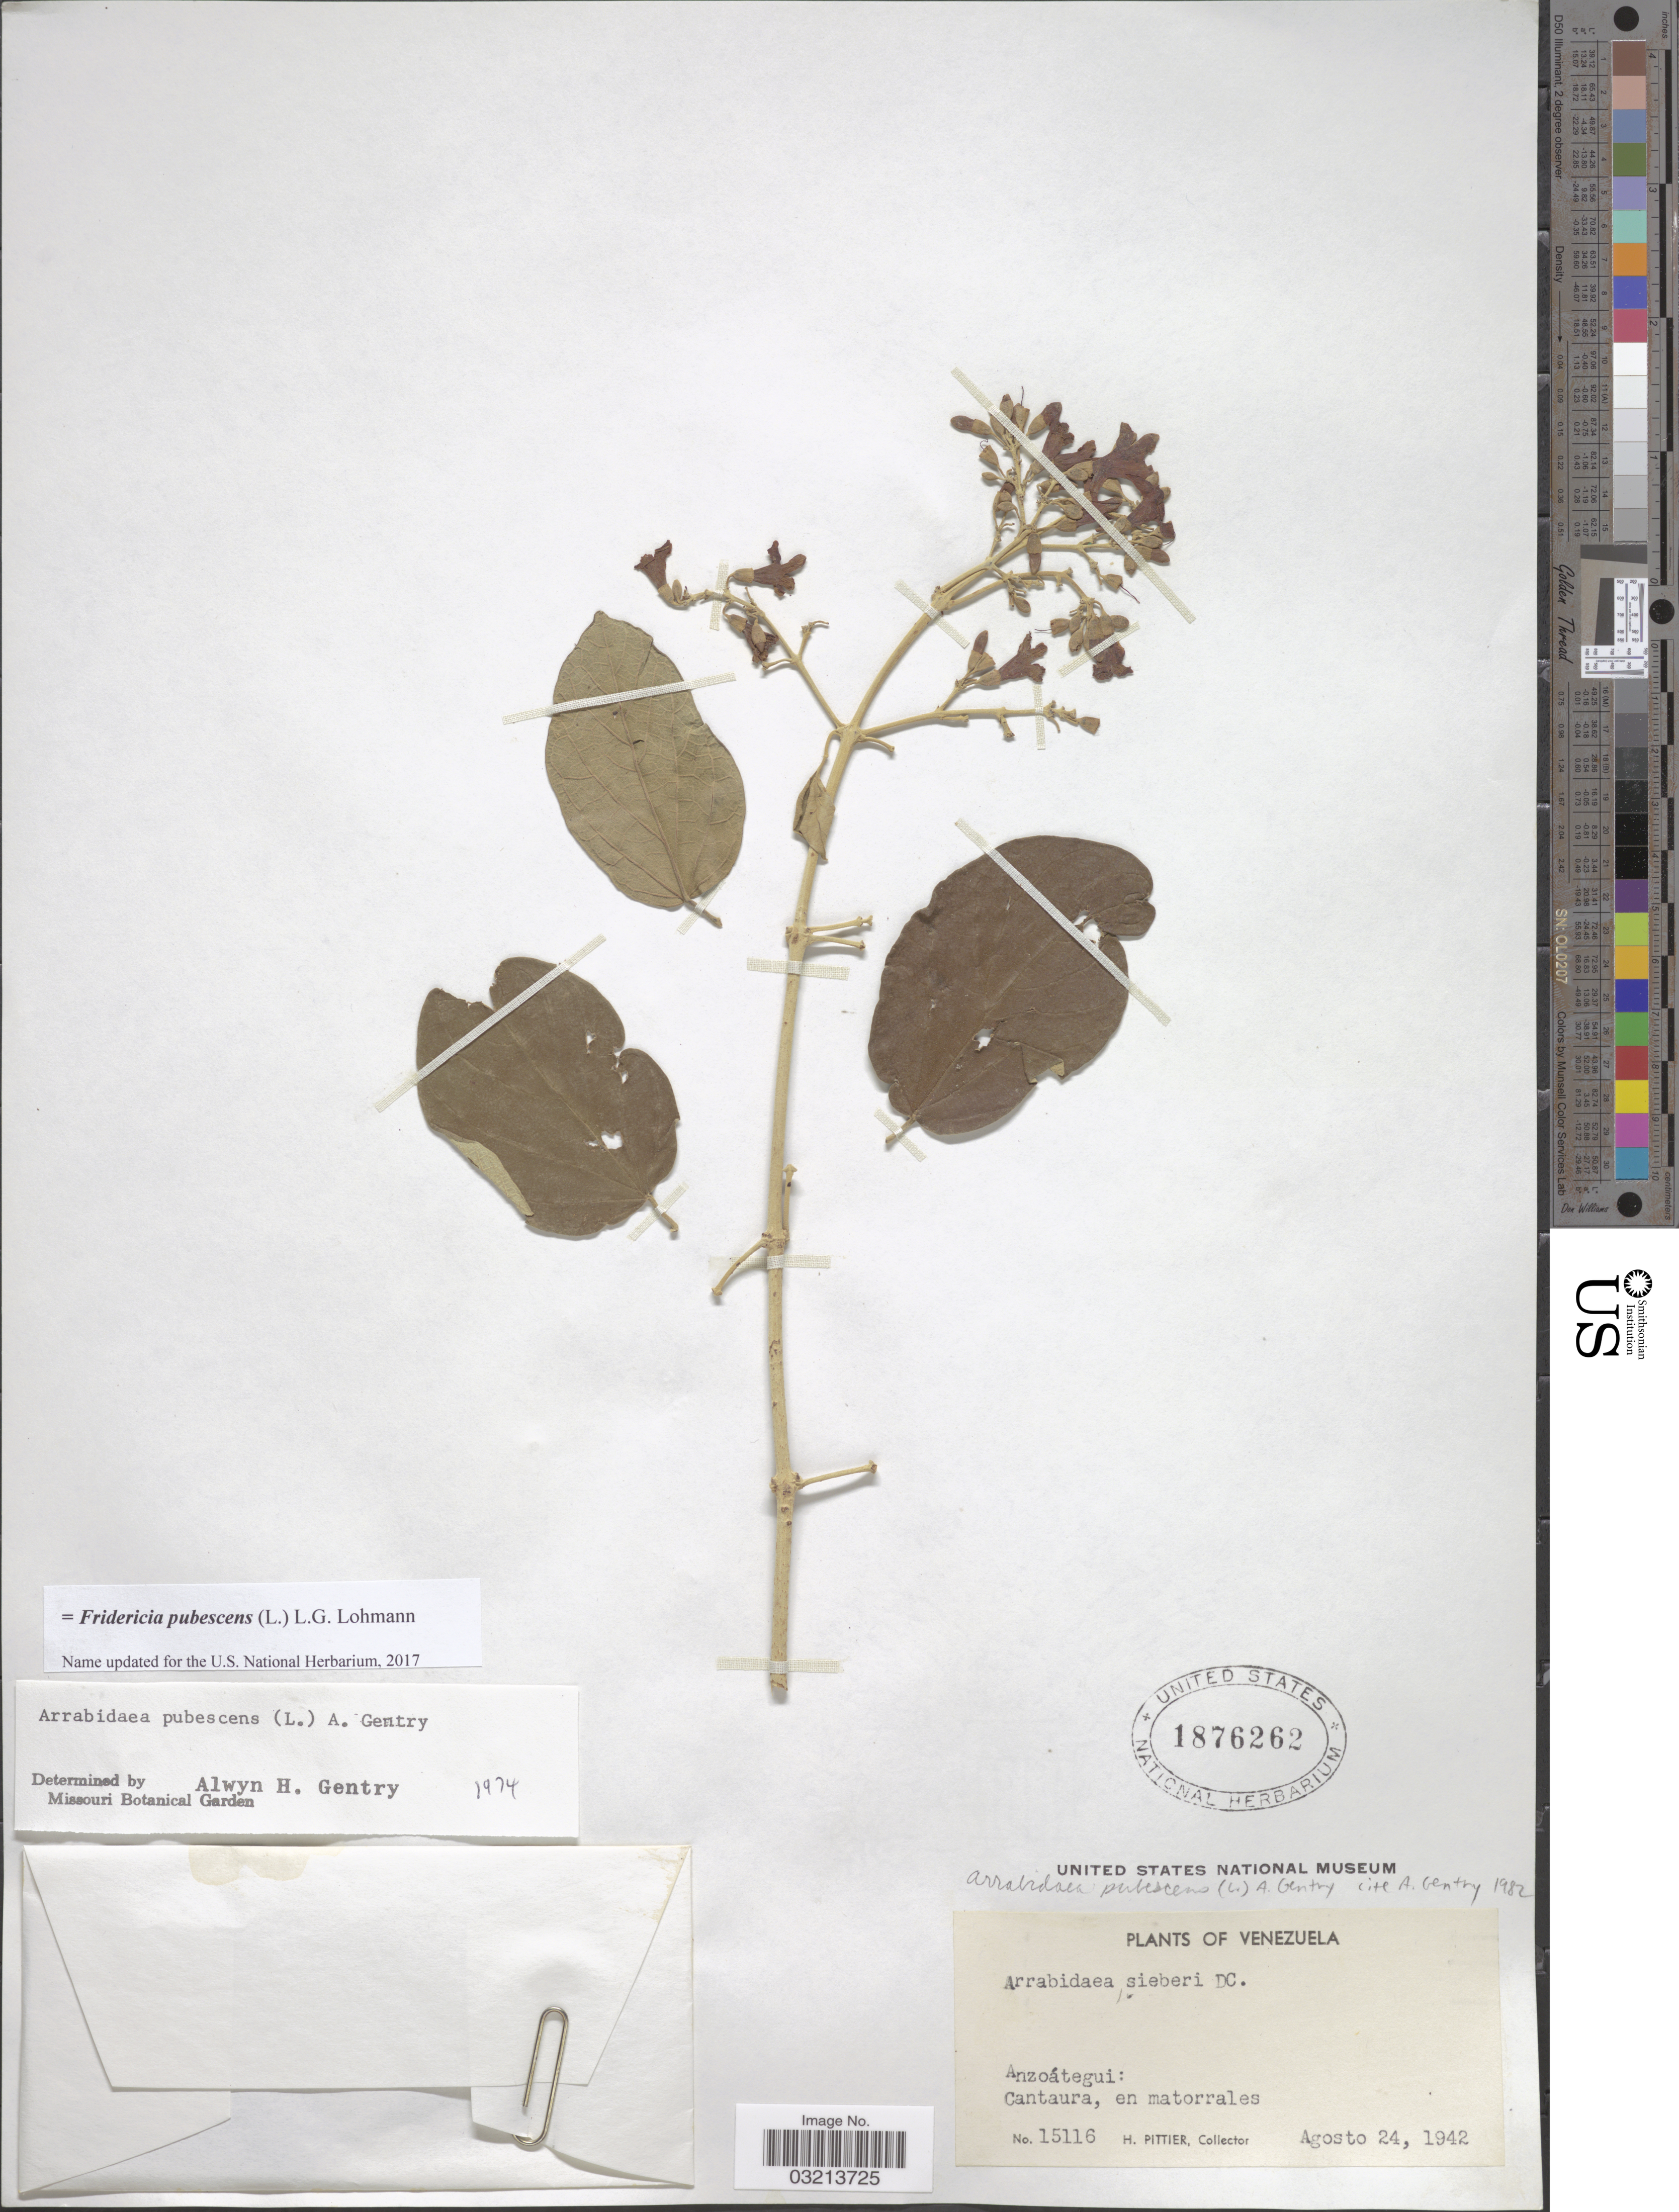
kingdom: Plantae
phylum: Tracheophyta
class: Magnoliopsida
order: Lamiales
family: Bignoniaceae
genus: Fridericia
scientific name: Fridericia pubescens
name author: (L.) L.G. Lohmann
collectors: H. F. Pittier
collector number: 15116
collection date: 1942-08-24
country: Venezuela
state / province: Anzoategui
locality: Cantaura.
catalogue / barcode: US 1876262